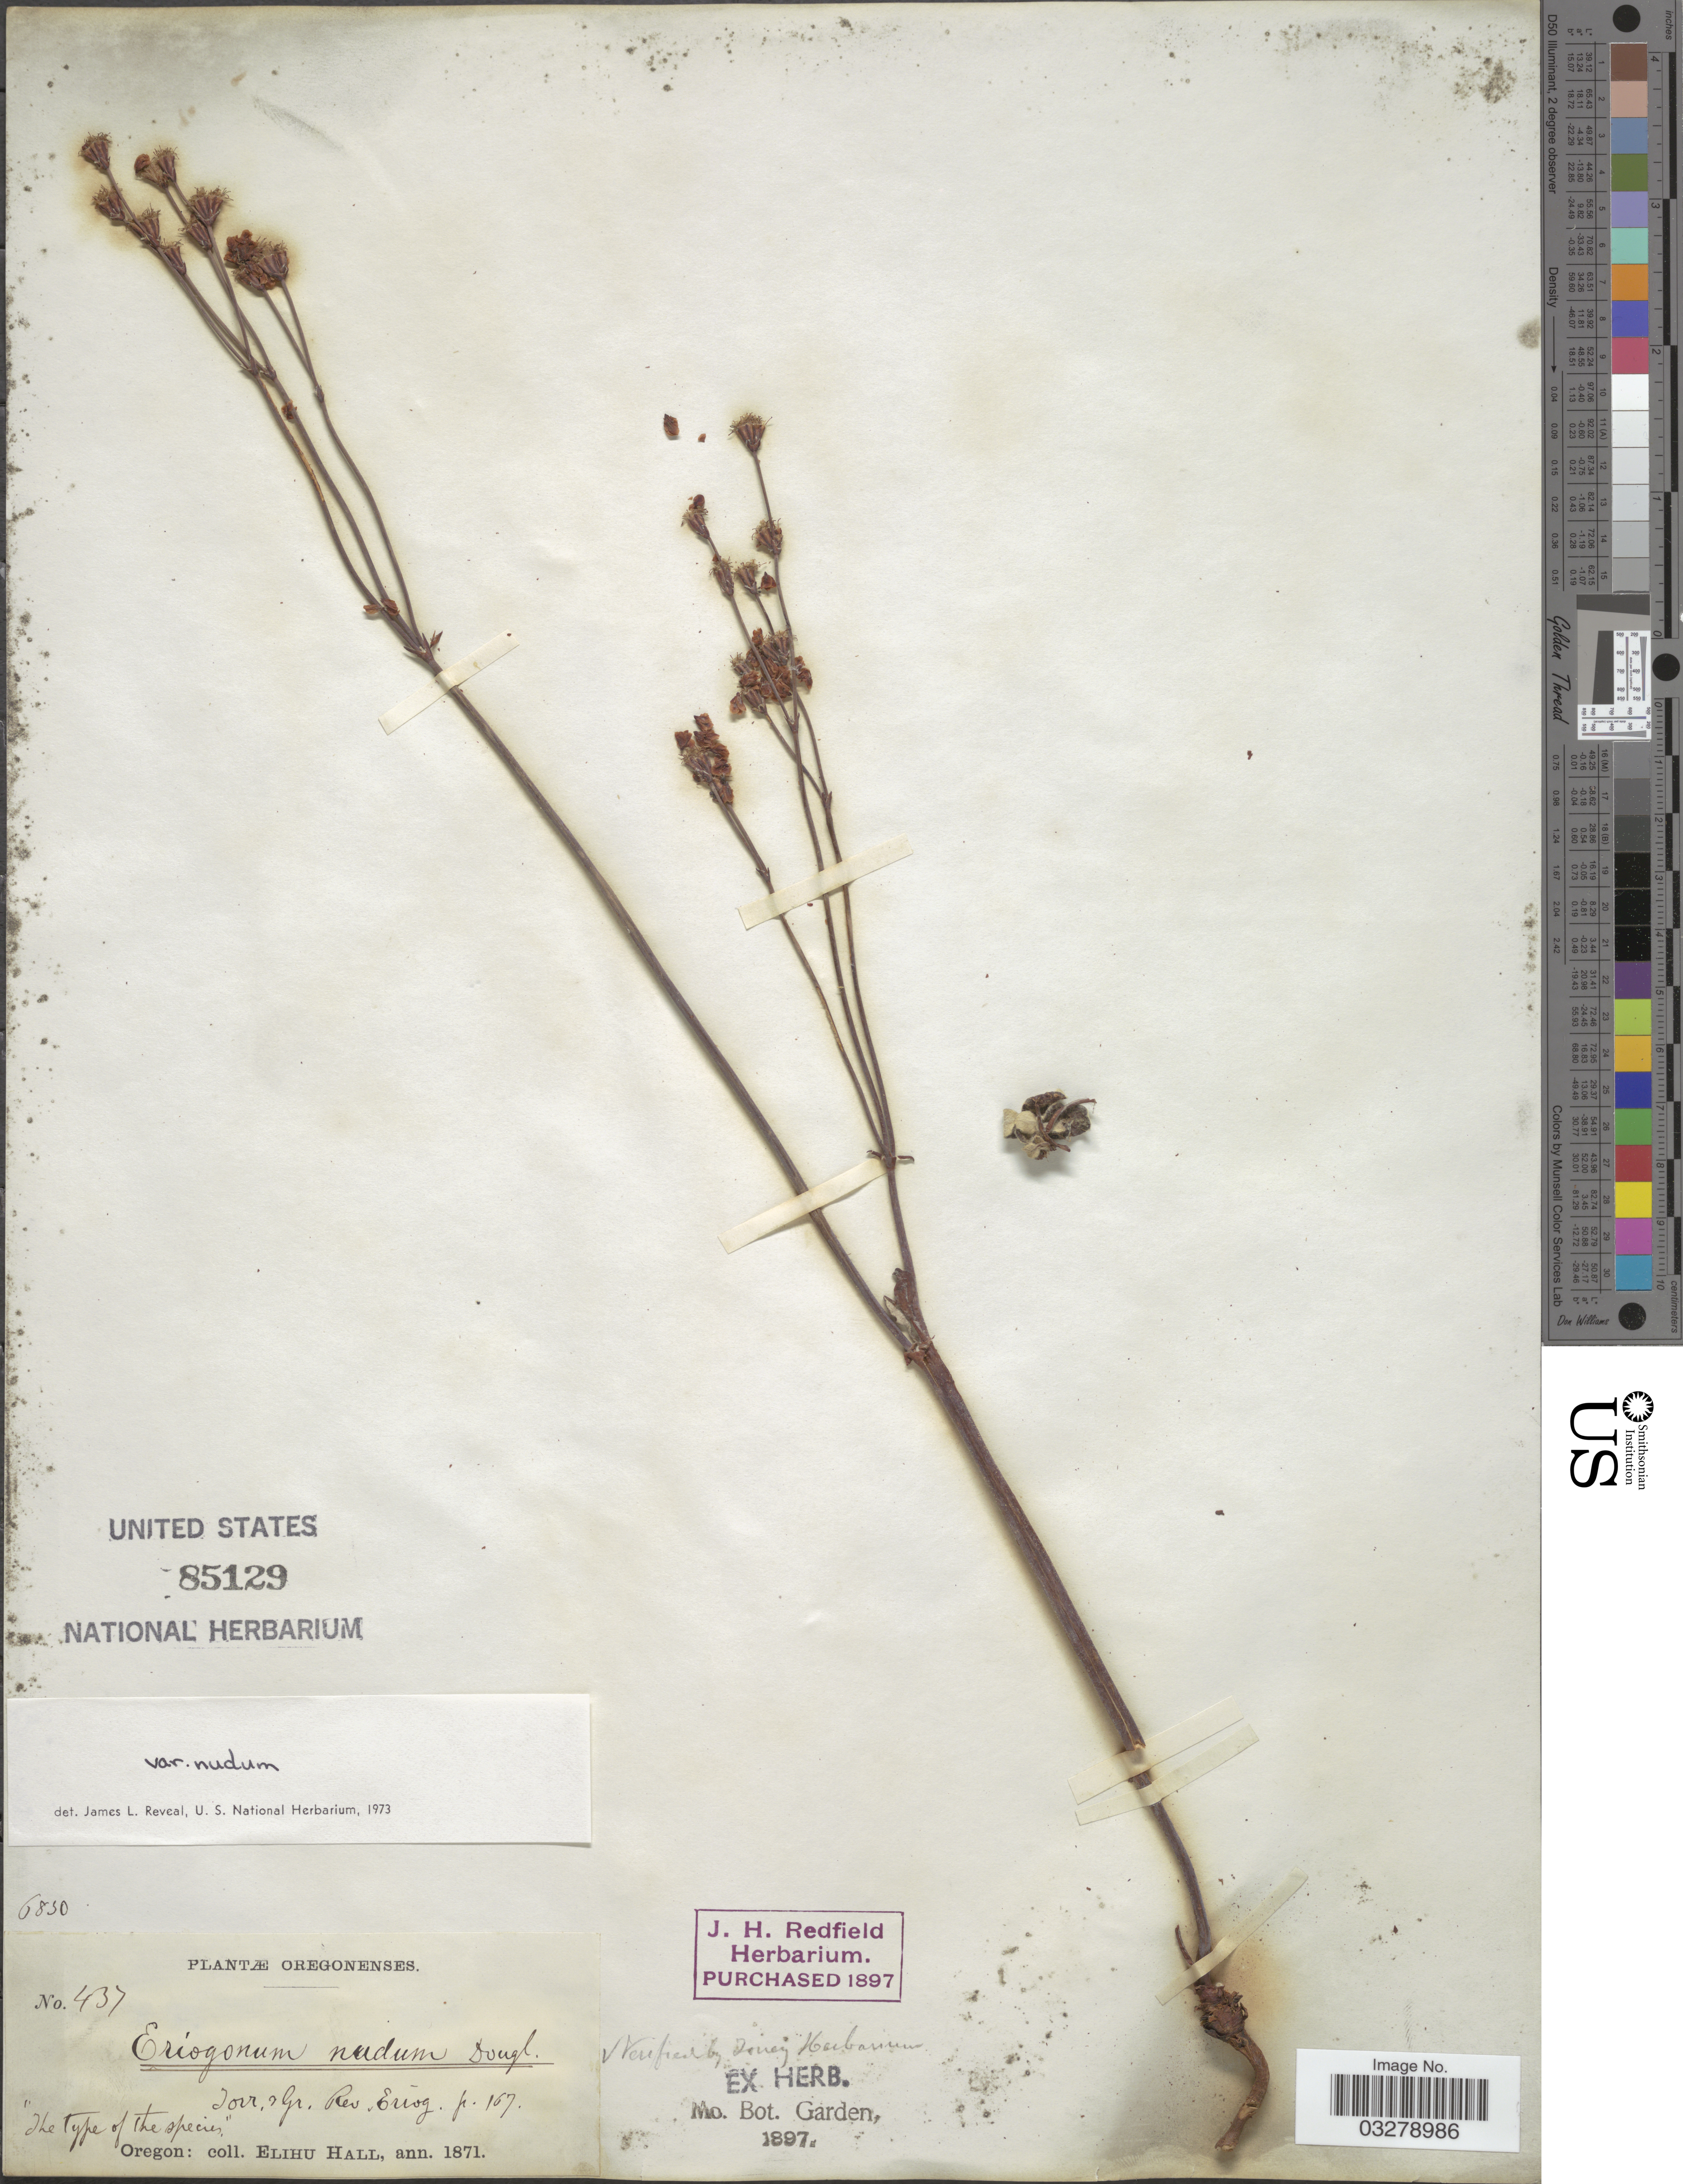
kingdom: Plantae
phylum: Tracheophyta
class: Magnoliopsida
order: Caryophyllales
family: Polygonaceae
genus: Eriogonum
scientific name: Eriogonum nudum var. nudum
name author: Douglas ex Benth.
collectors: E. Hall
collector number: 437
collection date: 1871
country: United States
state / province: Oregon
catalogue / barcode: US 85129